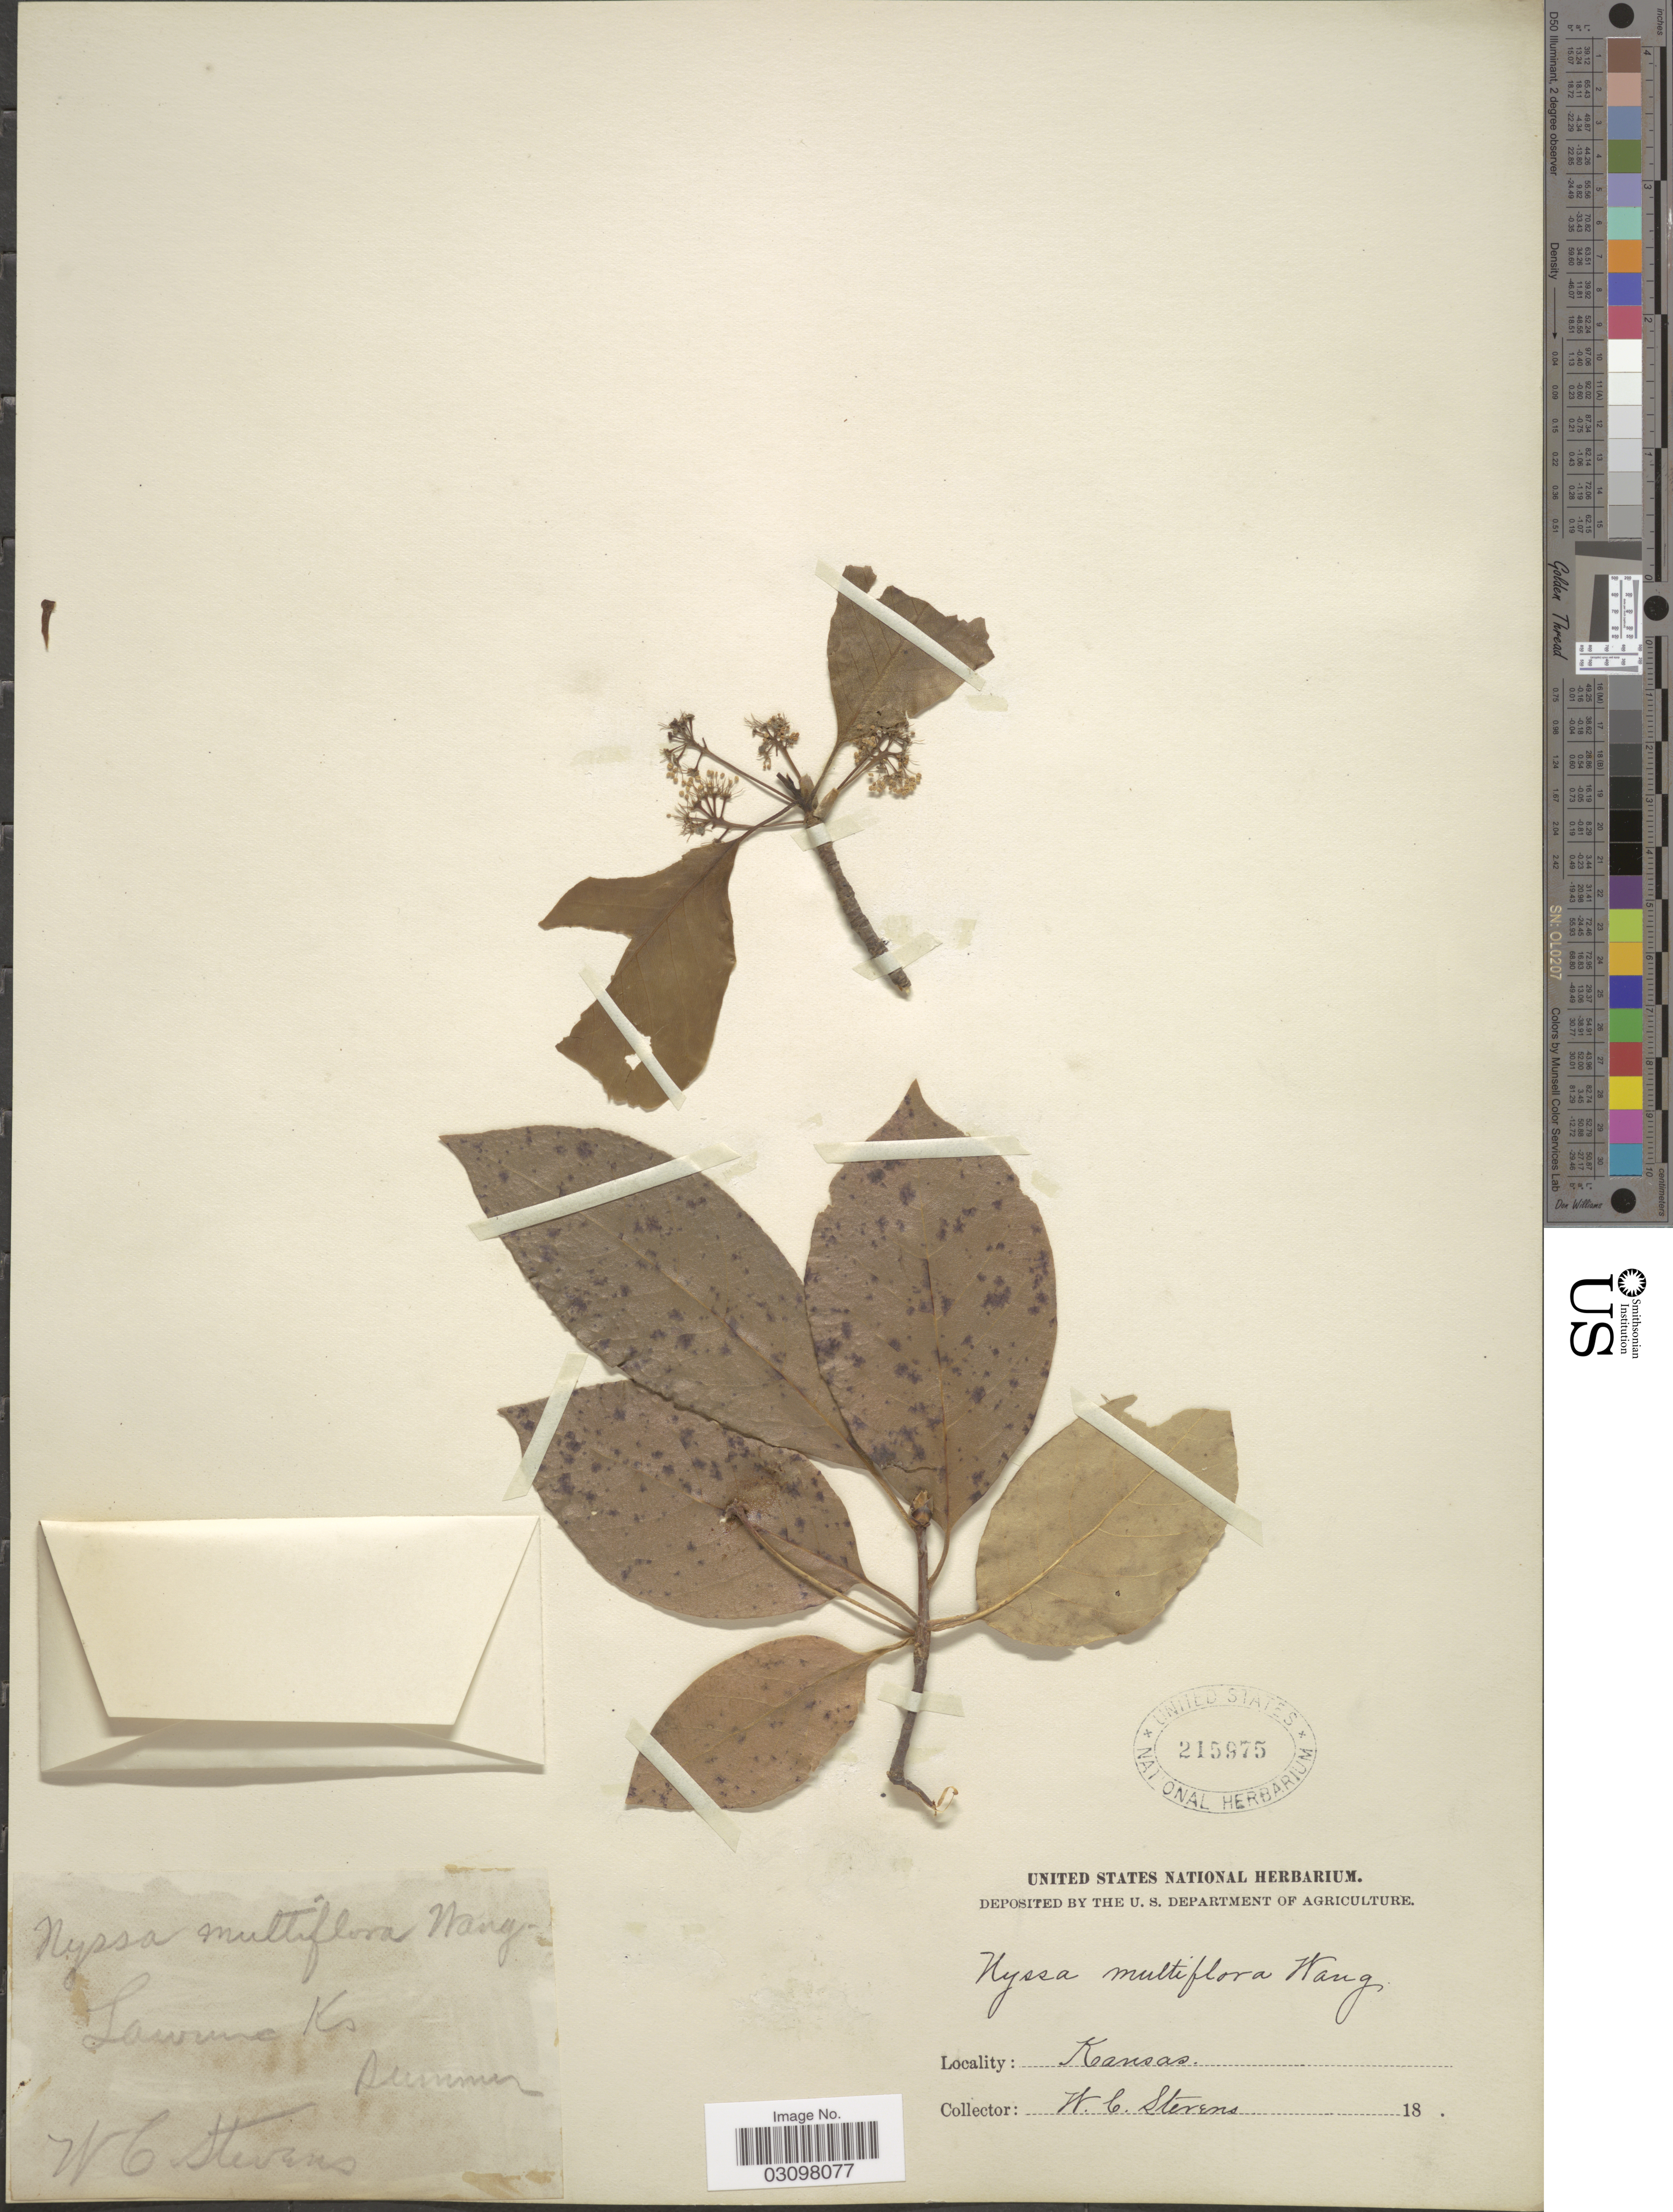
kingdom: Plantae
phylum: Tracheophyta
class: Magnoliopsida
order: Cornales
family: Nyssaceae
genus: Nyssa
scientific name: Nyssa sylvatica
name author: Marshall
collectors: W. C. Stevens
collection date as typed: summer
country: United States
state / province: Kansas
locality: Lawrence.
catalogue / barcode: US 215975